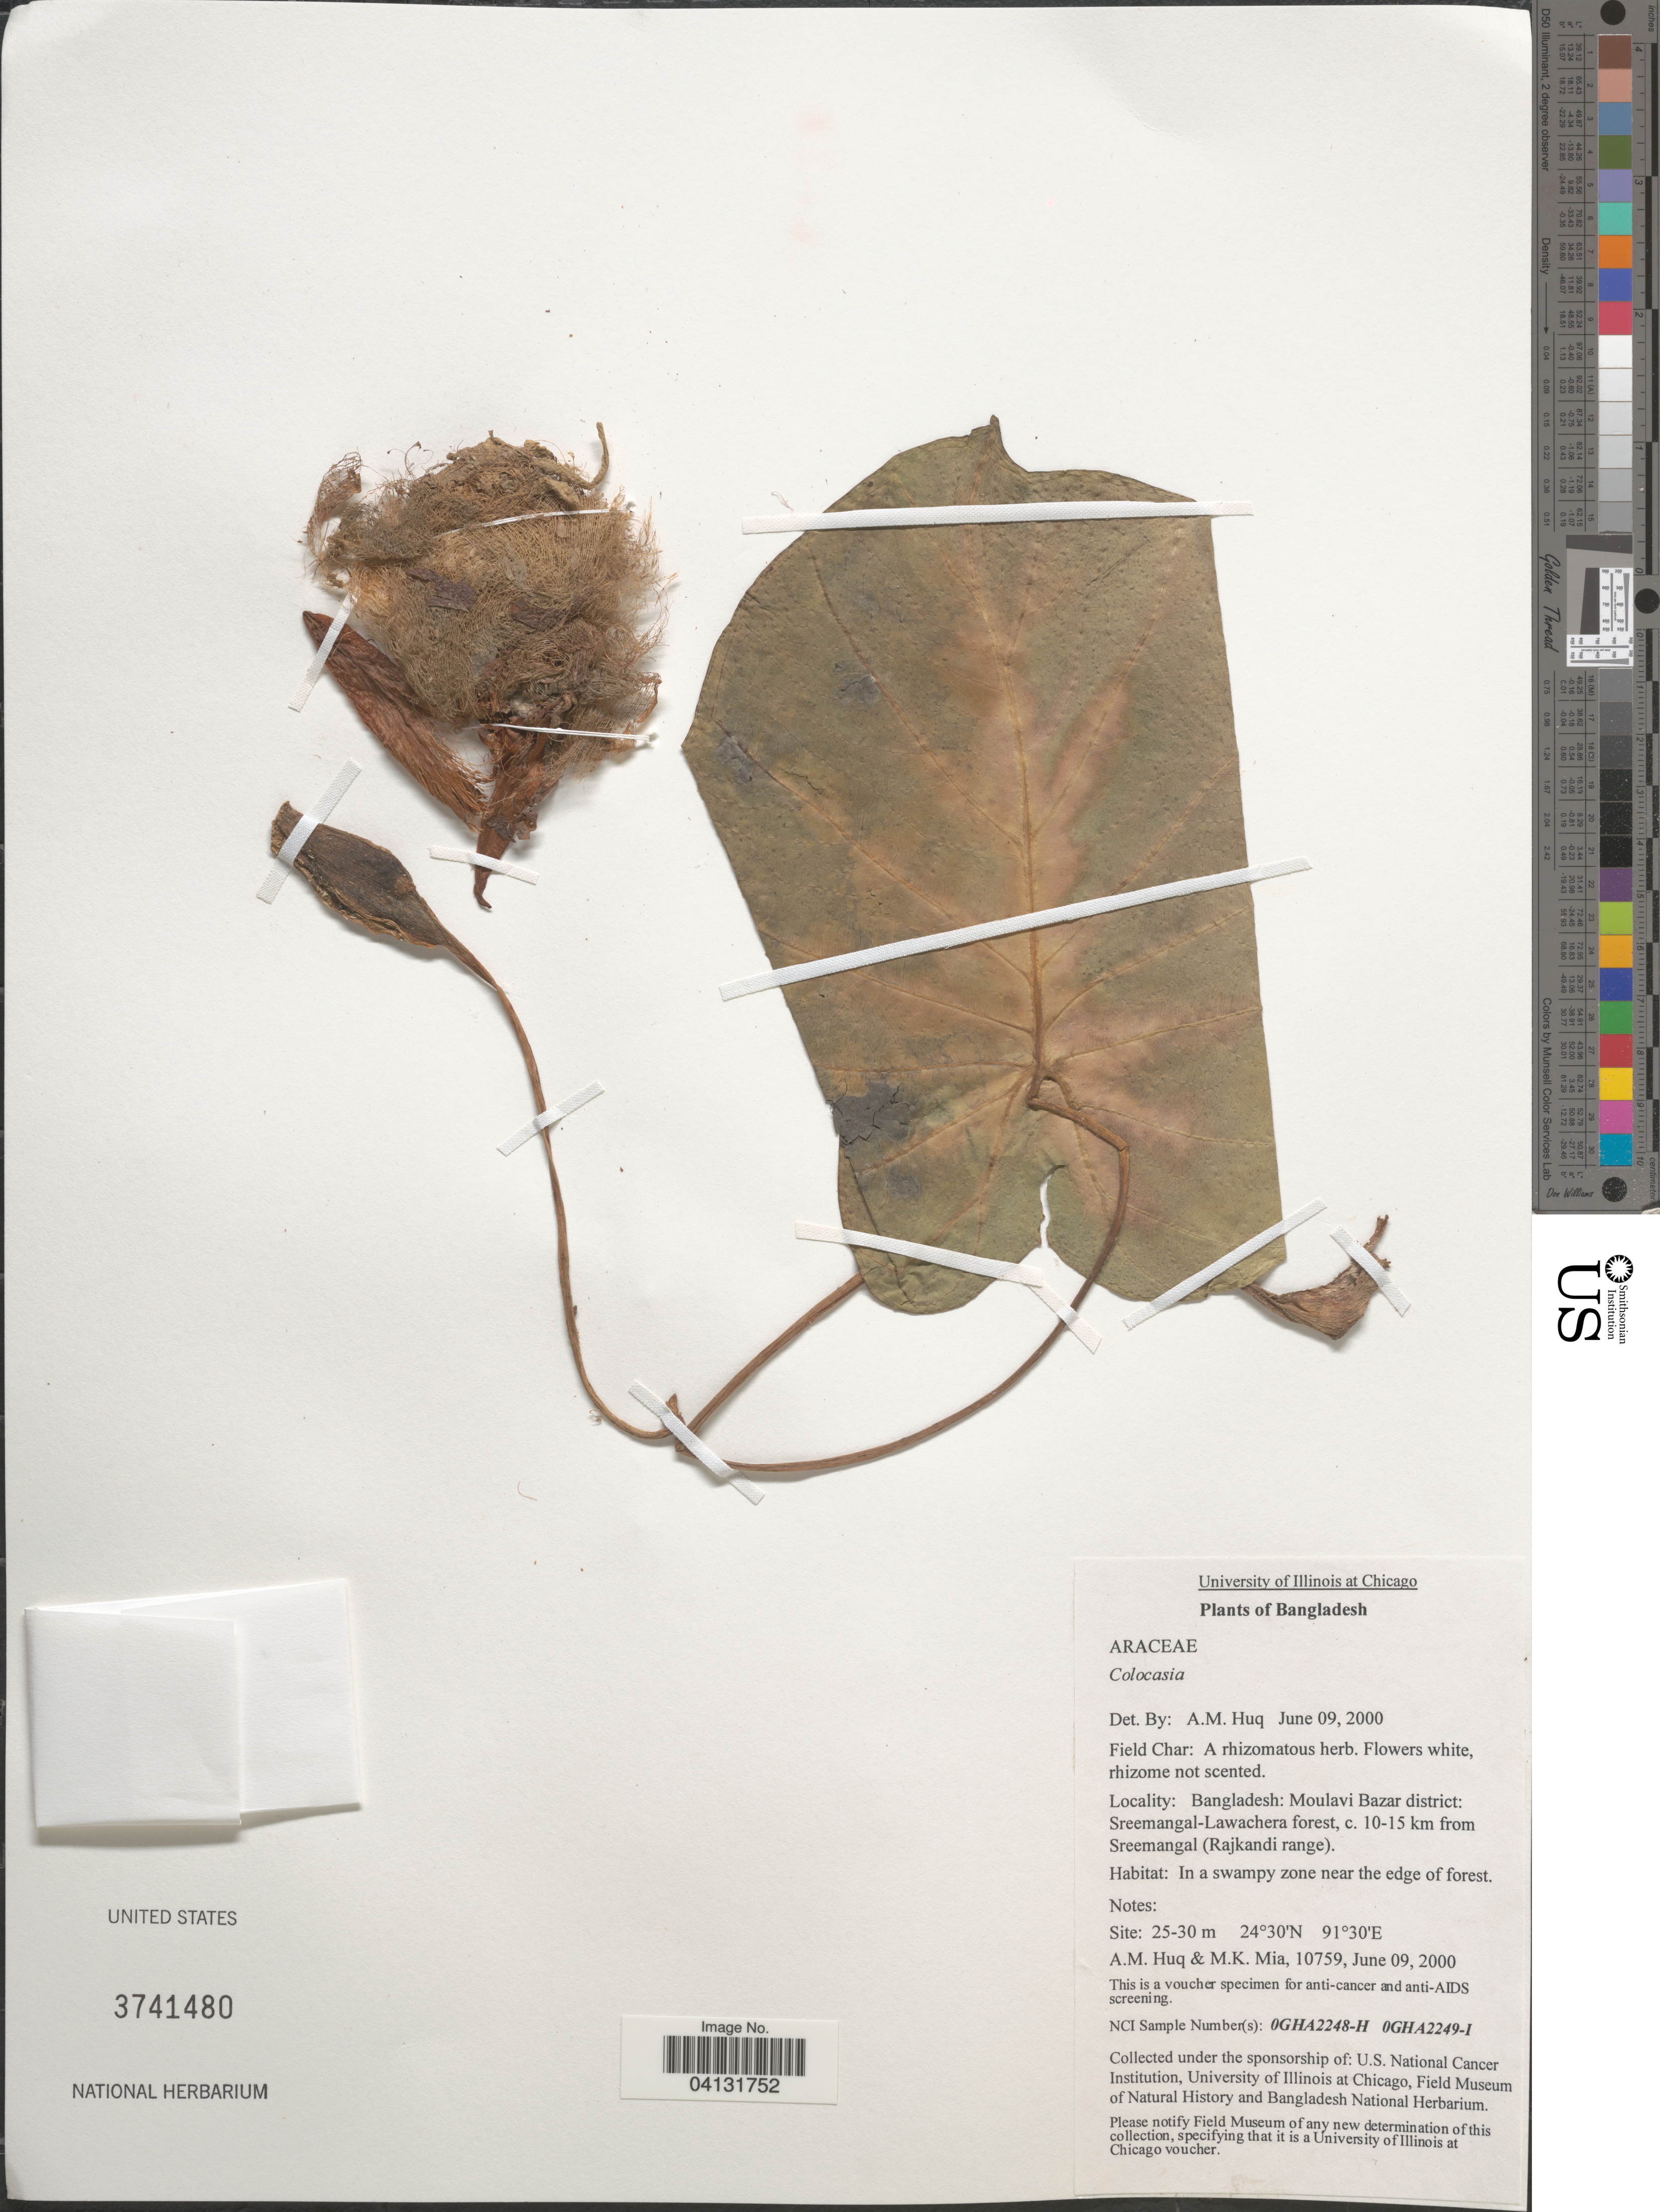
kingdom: Plantae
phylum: Tracheophyta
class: Liliopsida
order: Alismatales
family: Araceae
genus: Colocasia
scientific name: Colocasia sp.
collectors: A. M. Huq & M. Mia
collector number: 10759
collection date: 2000-06-09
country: Bangladesh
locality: Moulavi Bazar district: Sreemangal-Lawachera forest, c. 10-15 km from Sreemangal (Rajkandi range).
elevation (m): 25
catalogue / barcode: US 3741480